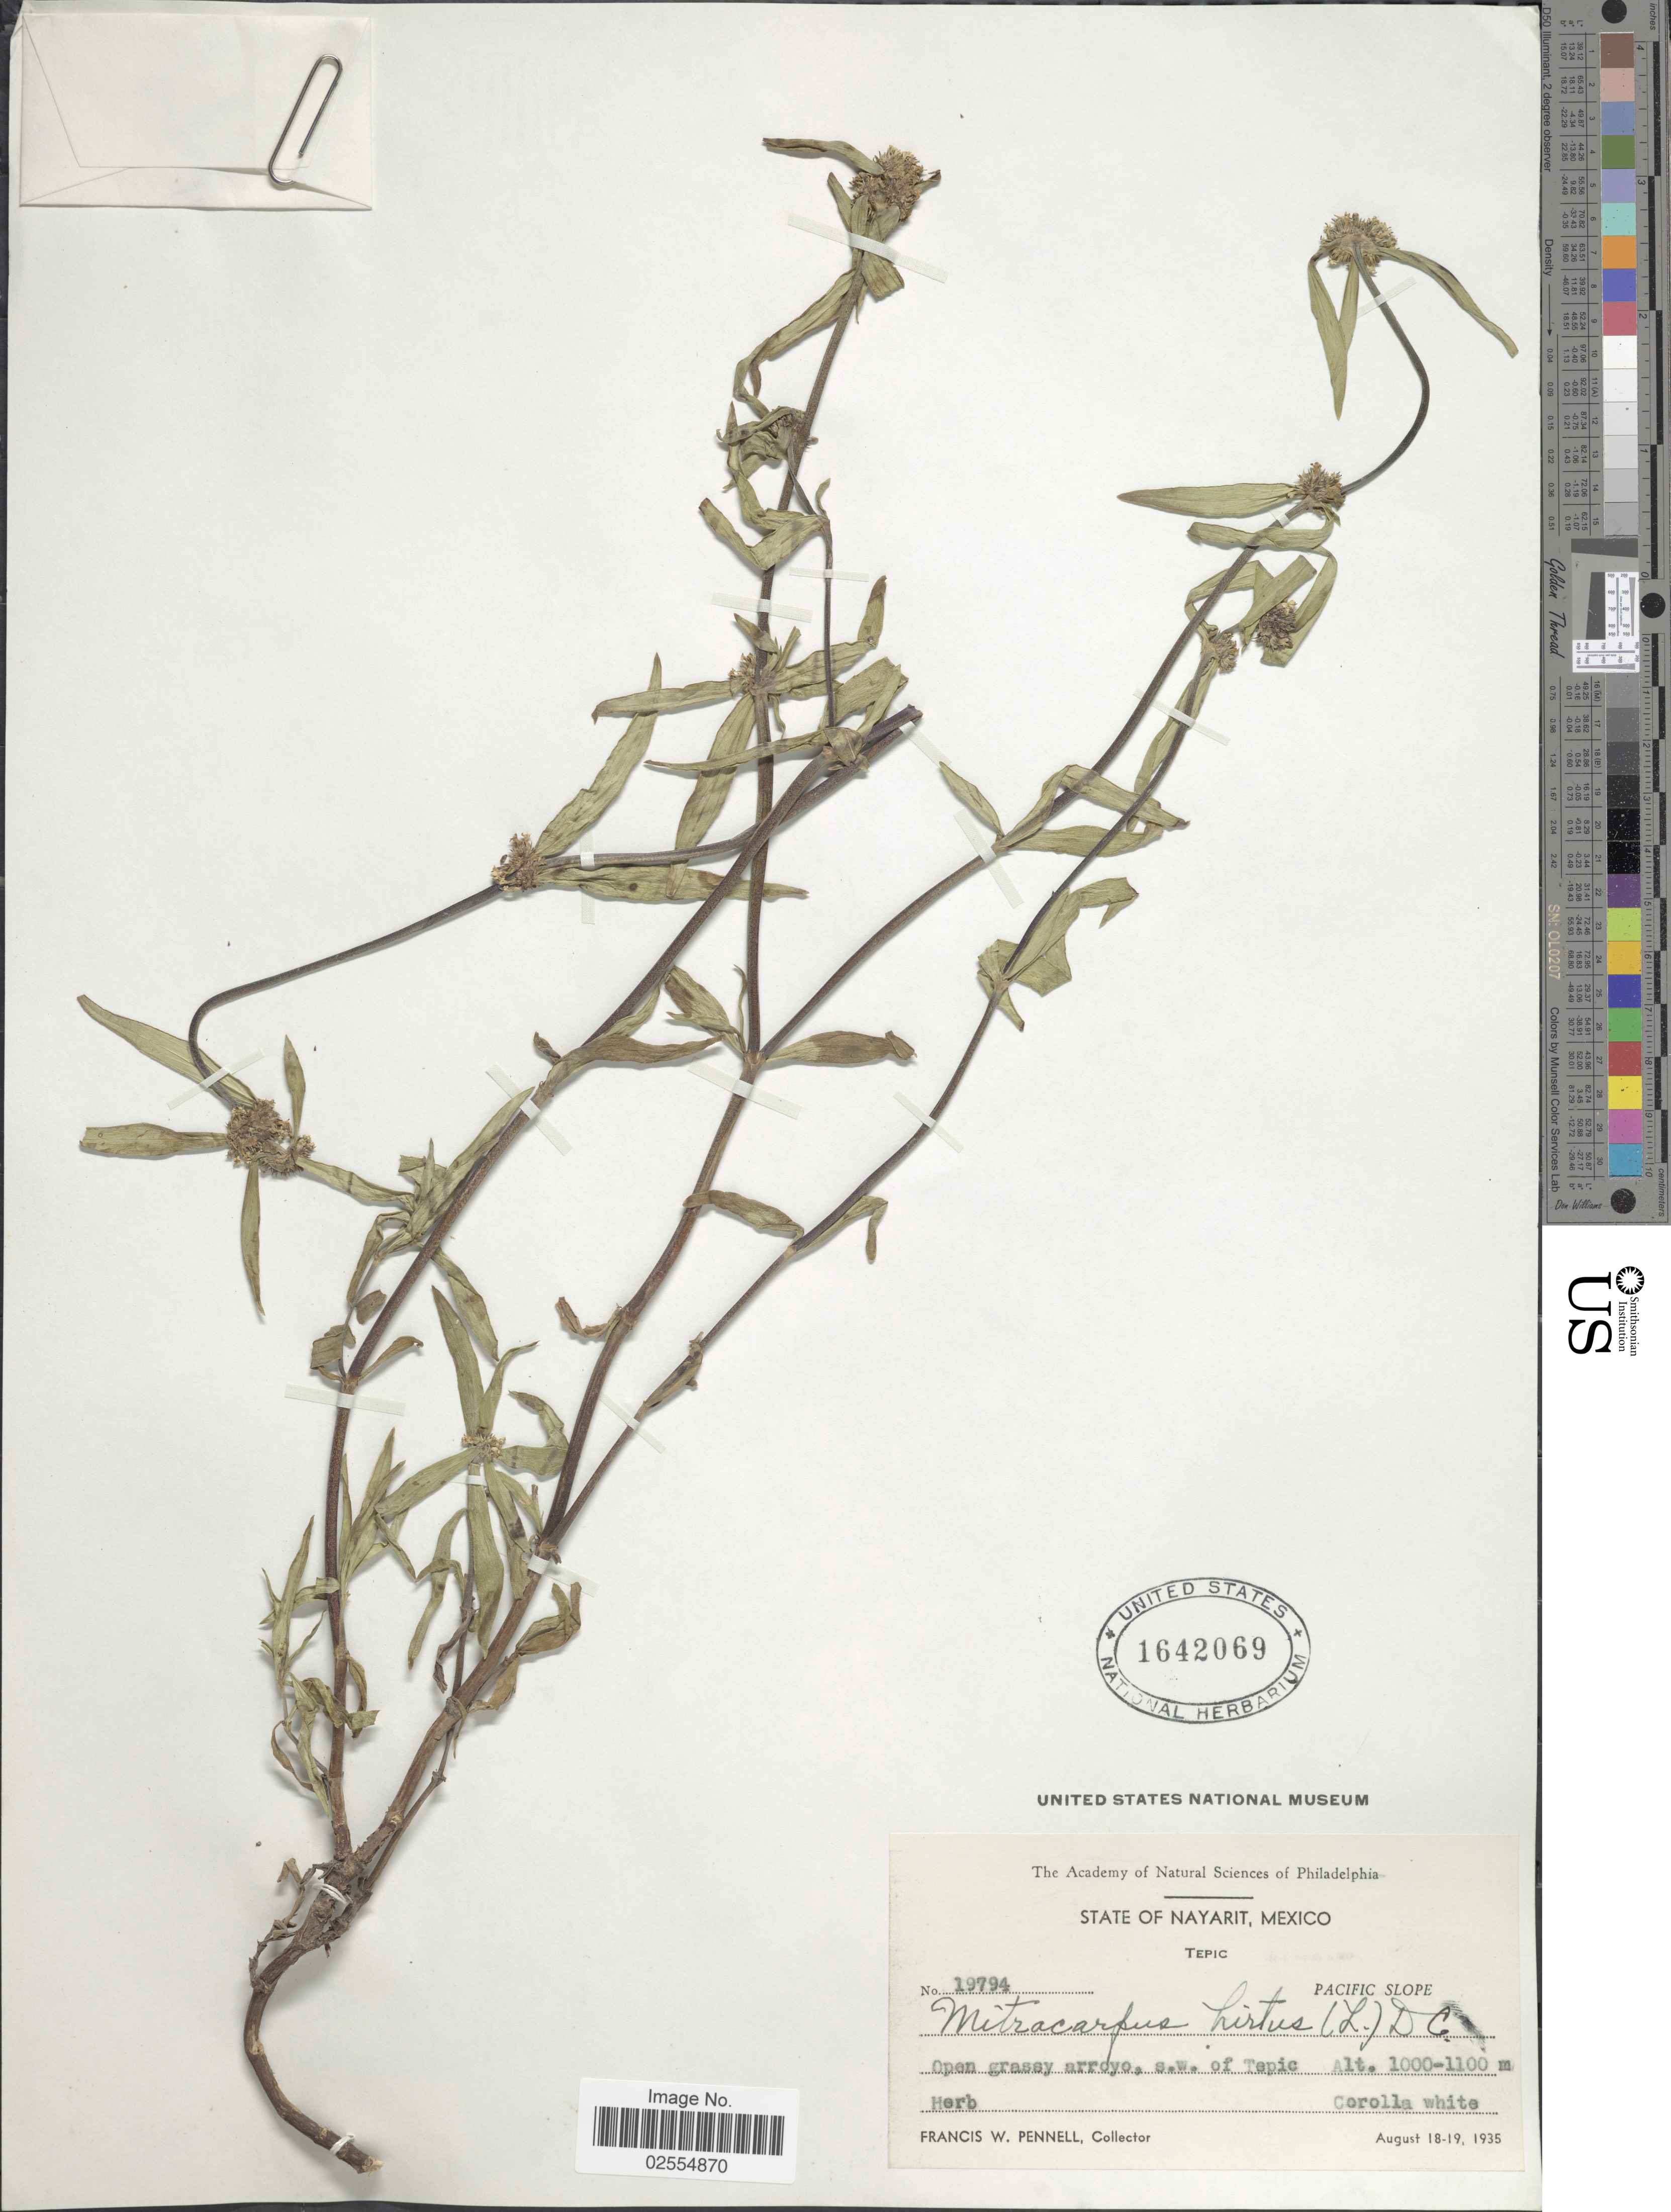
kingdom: Plantae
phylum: Tracheophyta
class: Magnoliopsida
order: Gentianales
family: Rubiaceae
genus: Mitracarpus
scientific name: Mitracarpus hirtus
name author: (L.) DC.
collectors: F. W. Pennell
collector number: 19794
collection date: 1935-08-18/1935-08-19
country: Mexico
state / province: Nayarit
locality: Tepic. Pacific Slope. s.w. of Tepic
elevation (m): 1000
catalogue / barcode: US 1642069